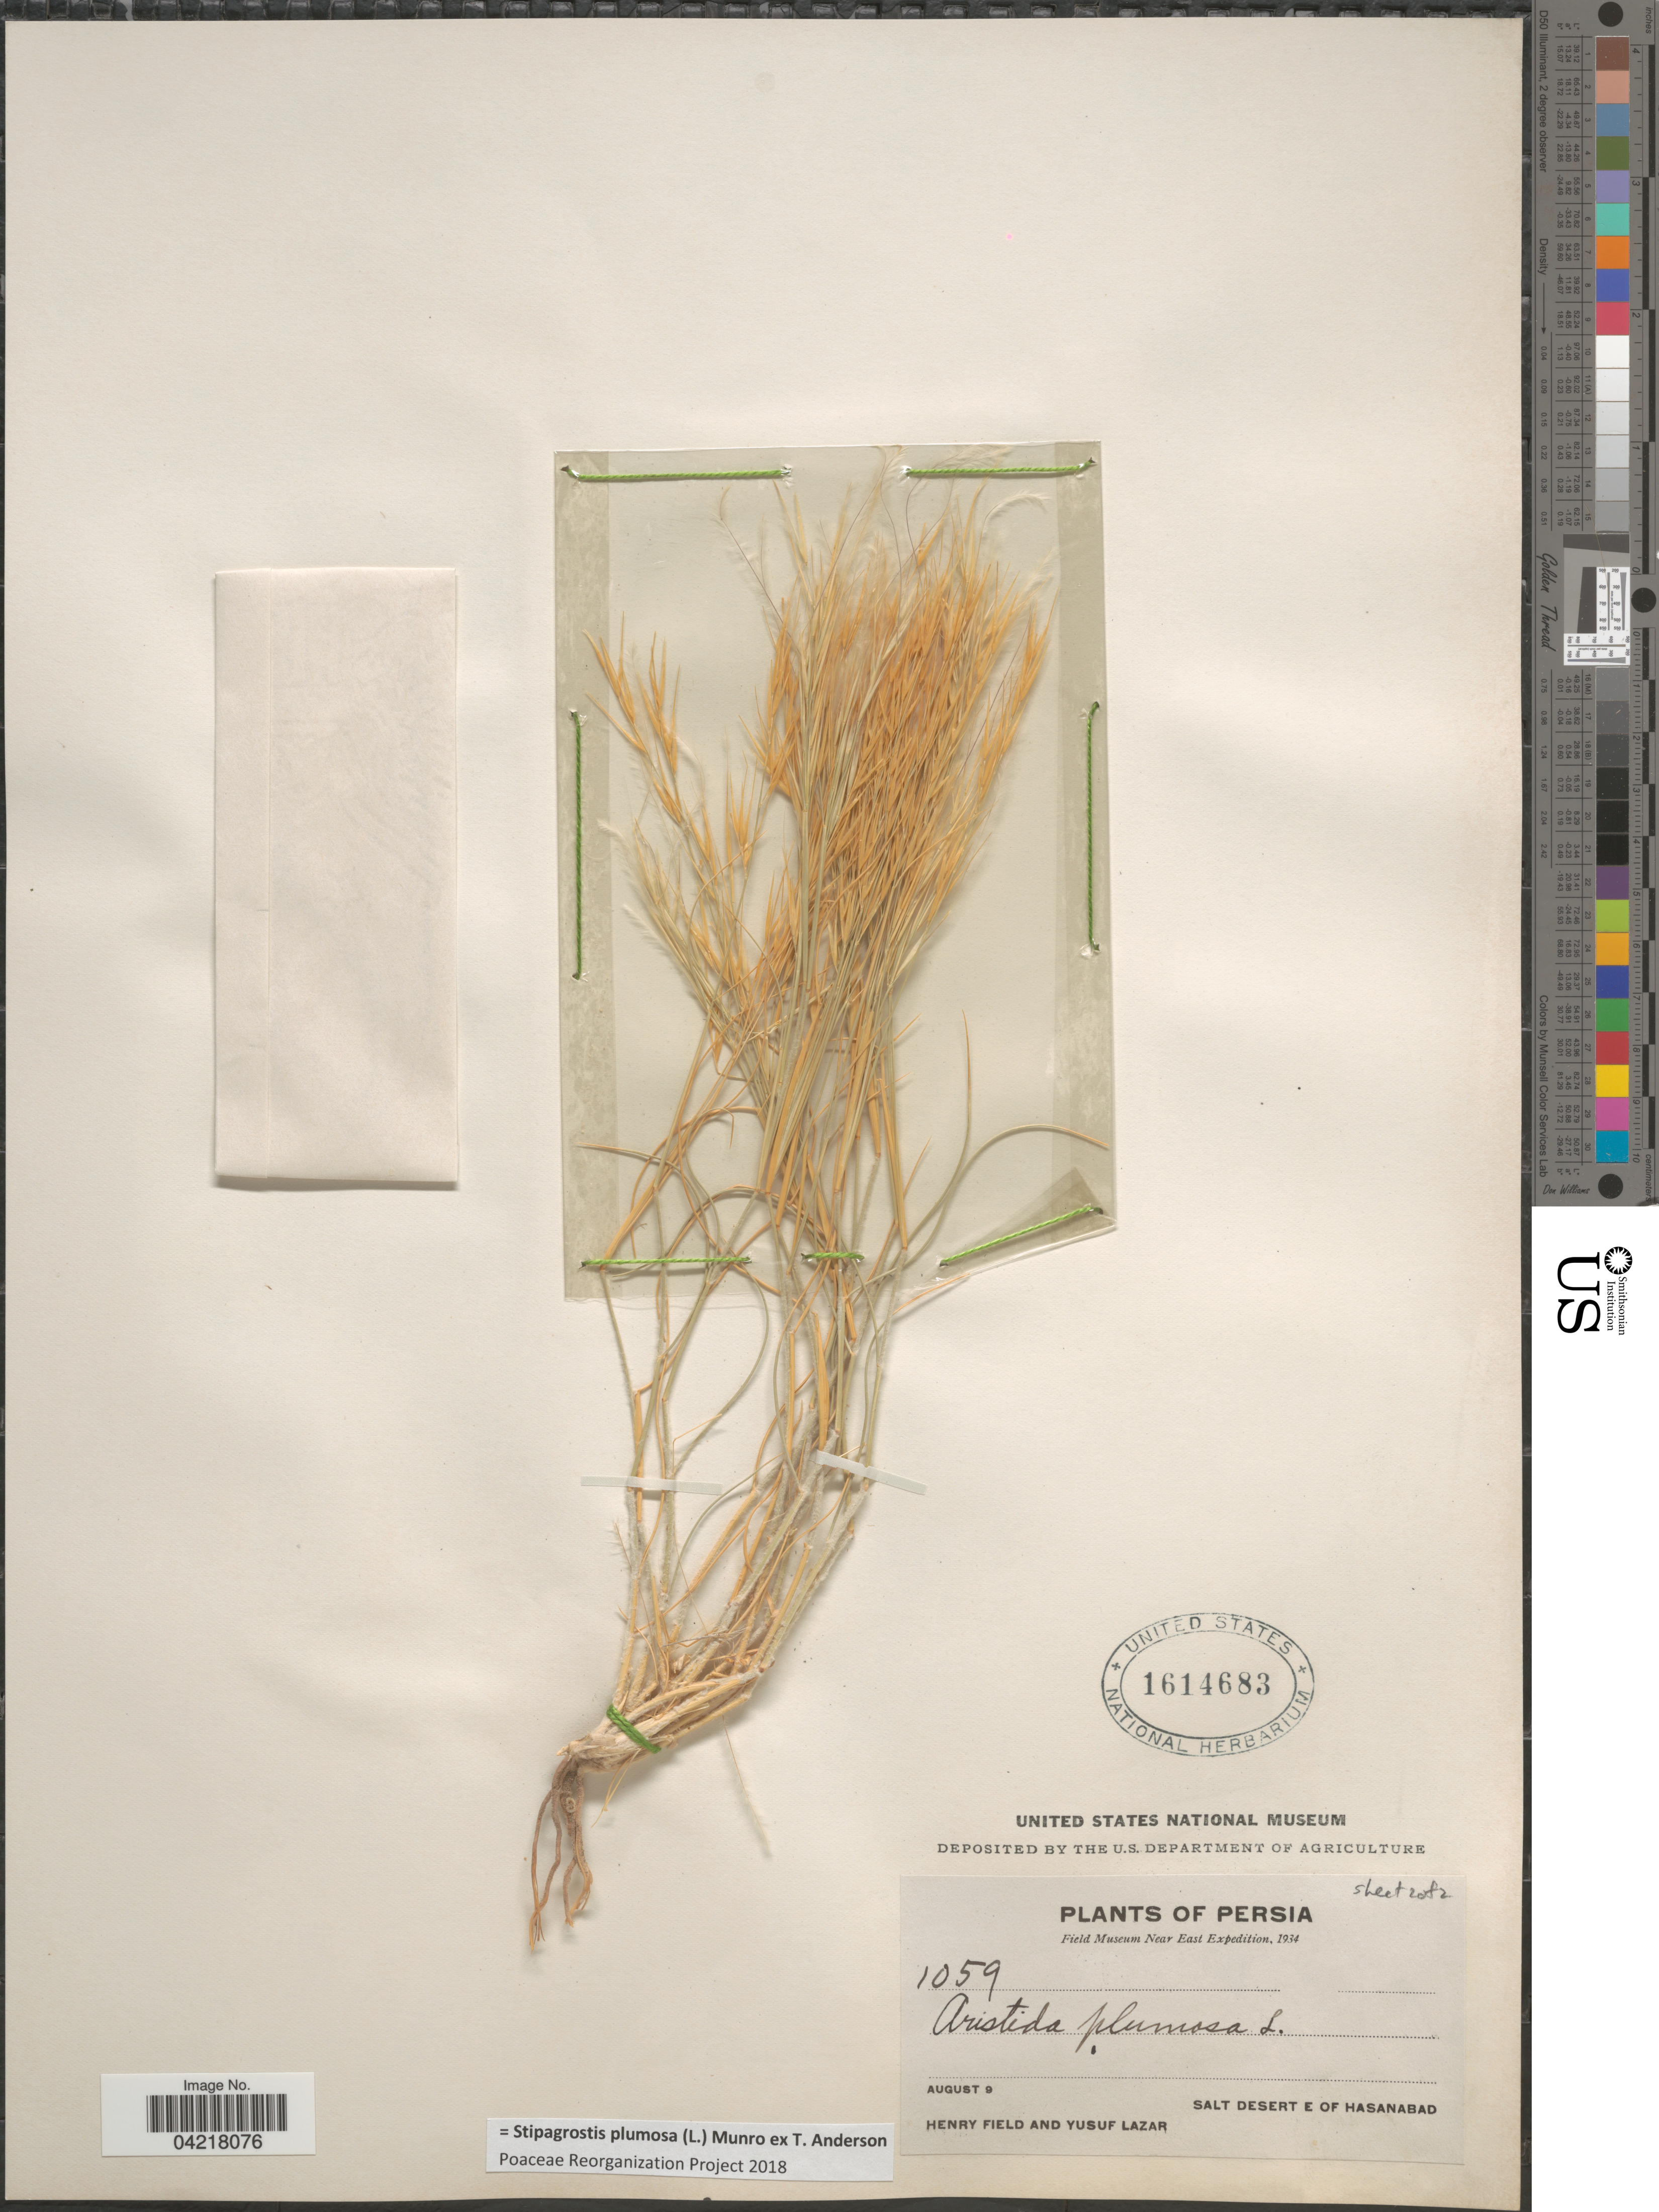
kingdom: Plantae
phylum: Tracheophyta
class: Liliopsida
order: Poales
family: Poaceae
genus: Stipagrostis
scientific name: Stipagrostis plumosa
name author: (L.) Munro ex T. Anderson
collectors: H. Field & Y. Lazar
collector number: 1059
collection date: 1934-08-09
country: Iran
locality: Persia. Field Museum Near East Expedition, 1934. Salt Desert E of Hasanabad.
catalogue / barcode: US 1614683